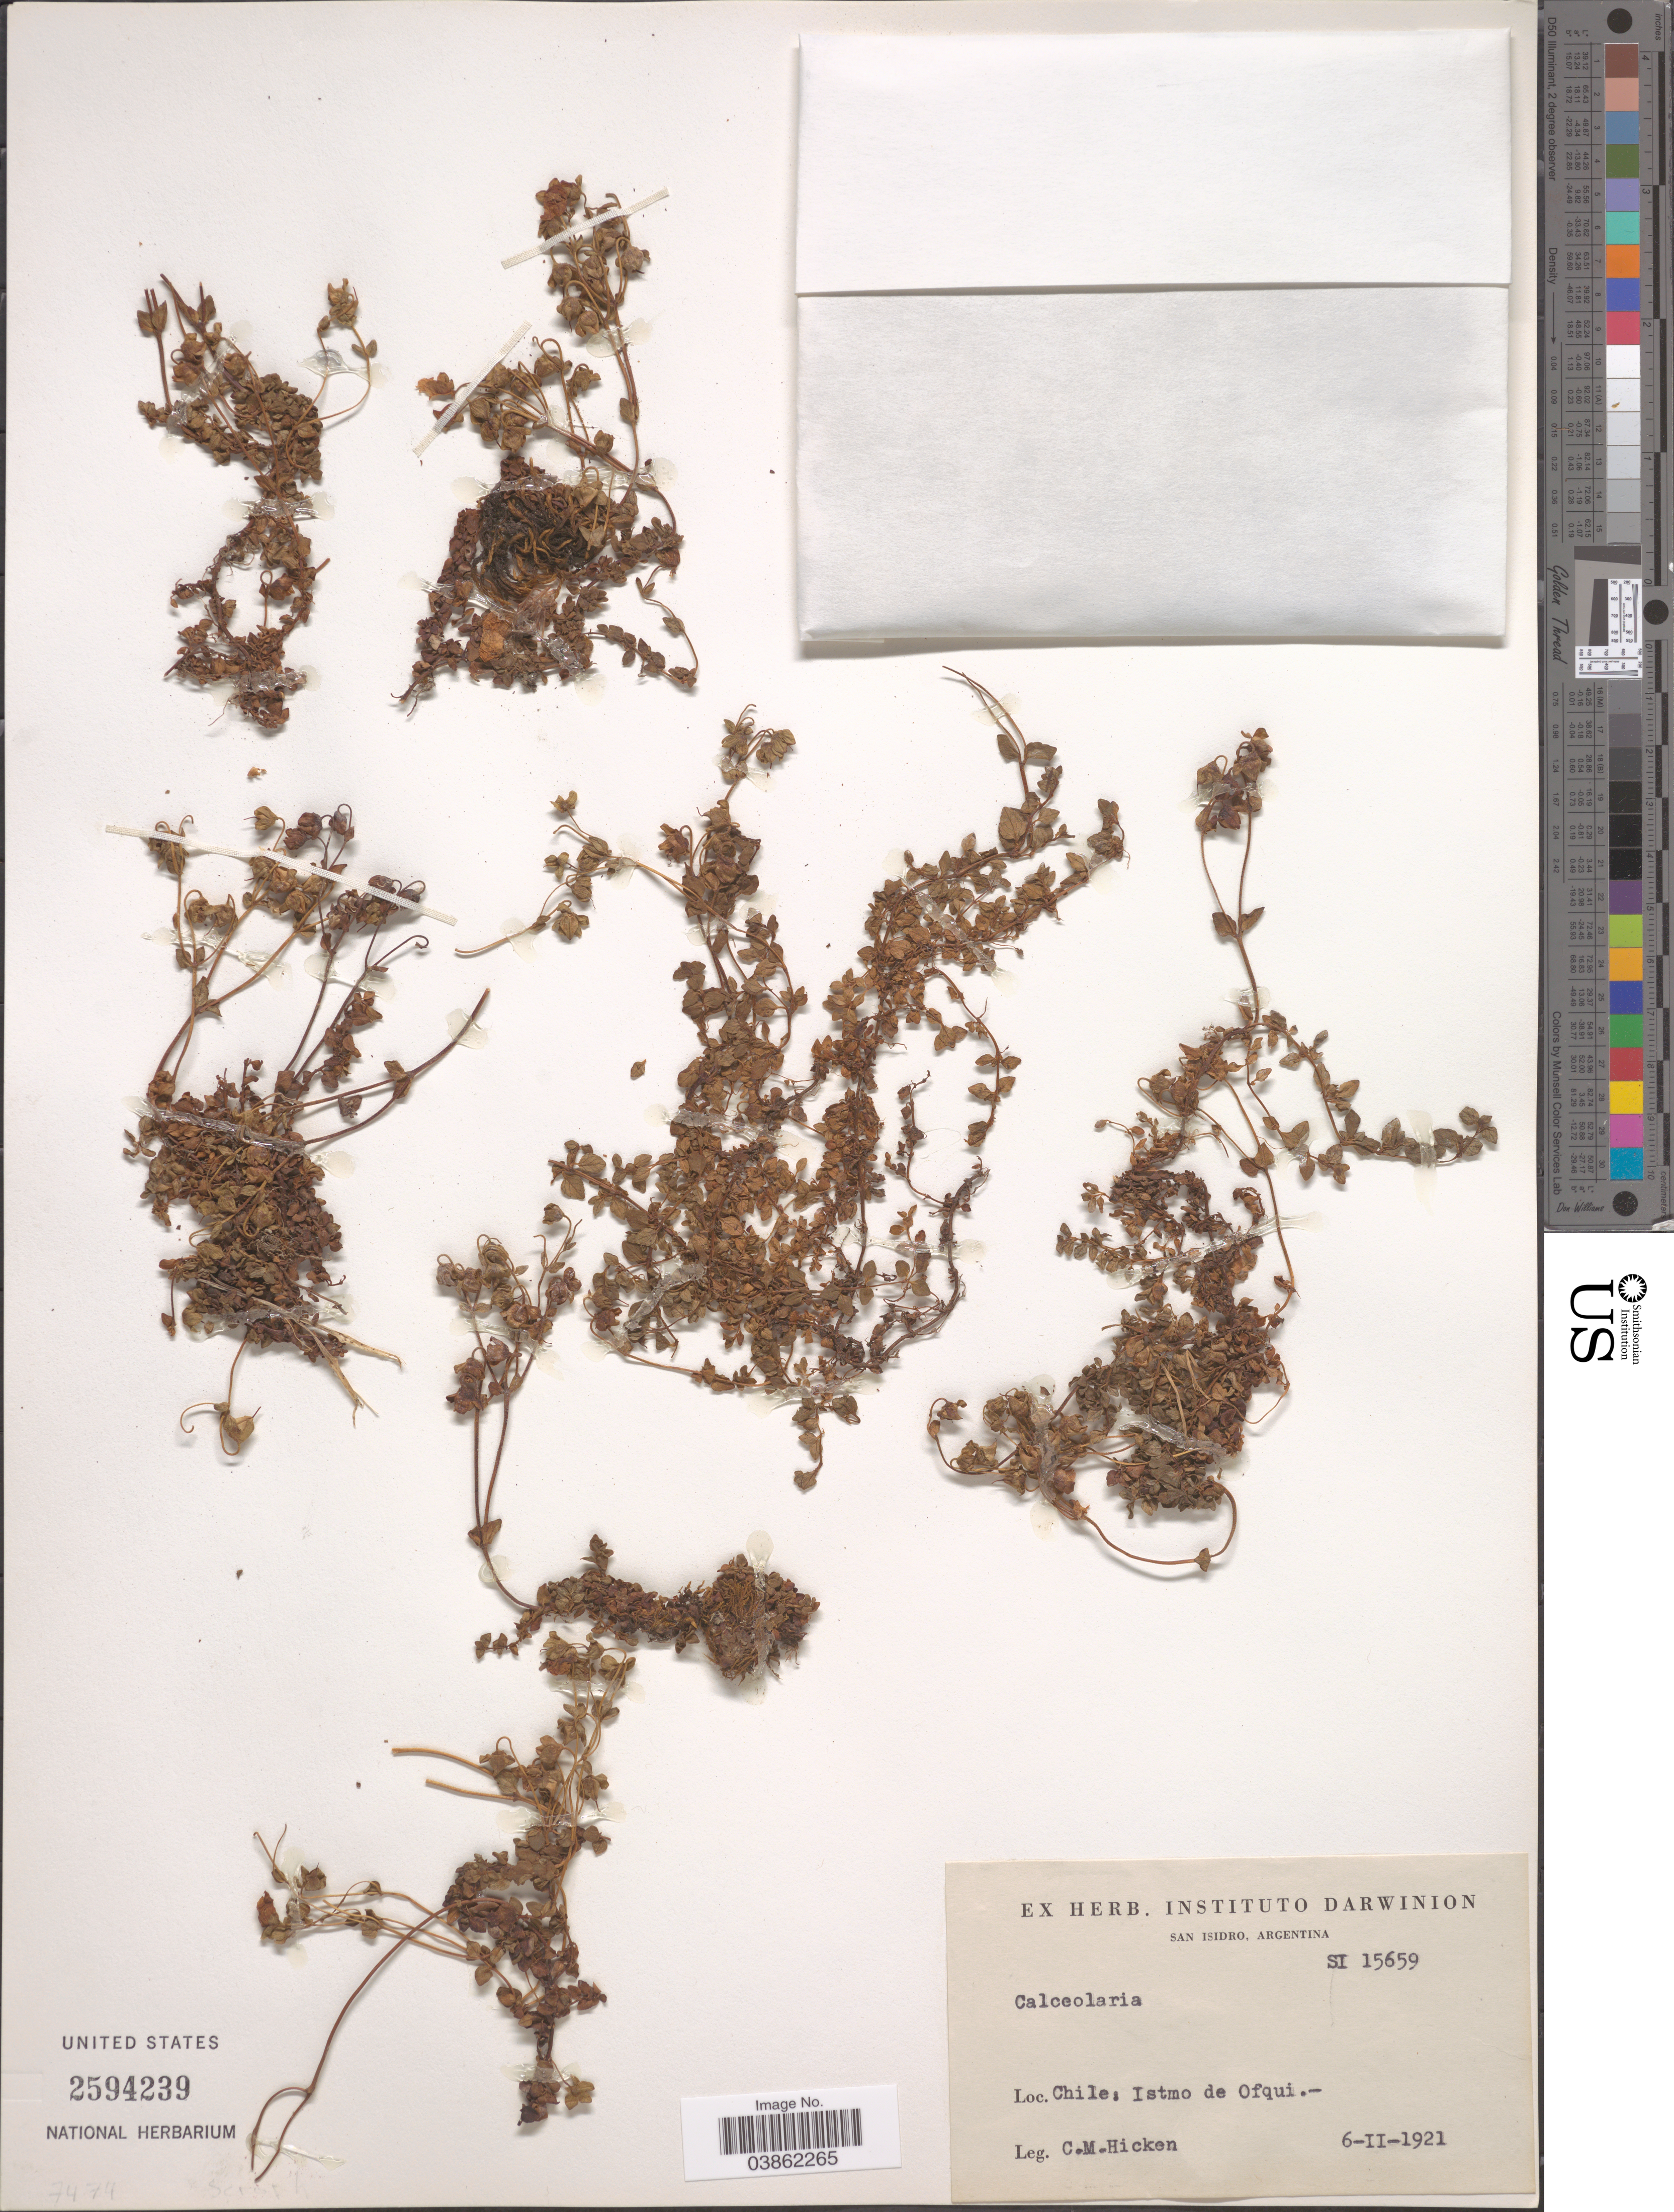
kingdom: Plantae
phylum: Tracheophyta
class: Magnoliopsida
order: Lamiales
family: Calceolariaceae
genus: Calceolaria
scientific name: Calceolaria sp.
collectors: C. M. Hicken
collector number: SI 15659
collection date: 1921-02-06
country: Chile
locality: Istmo de Ofqui.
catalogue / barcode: US 2594239